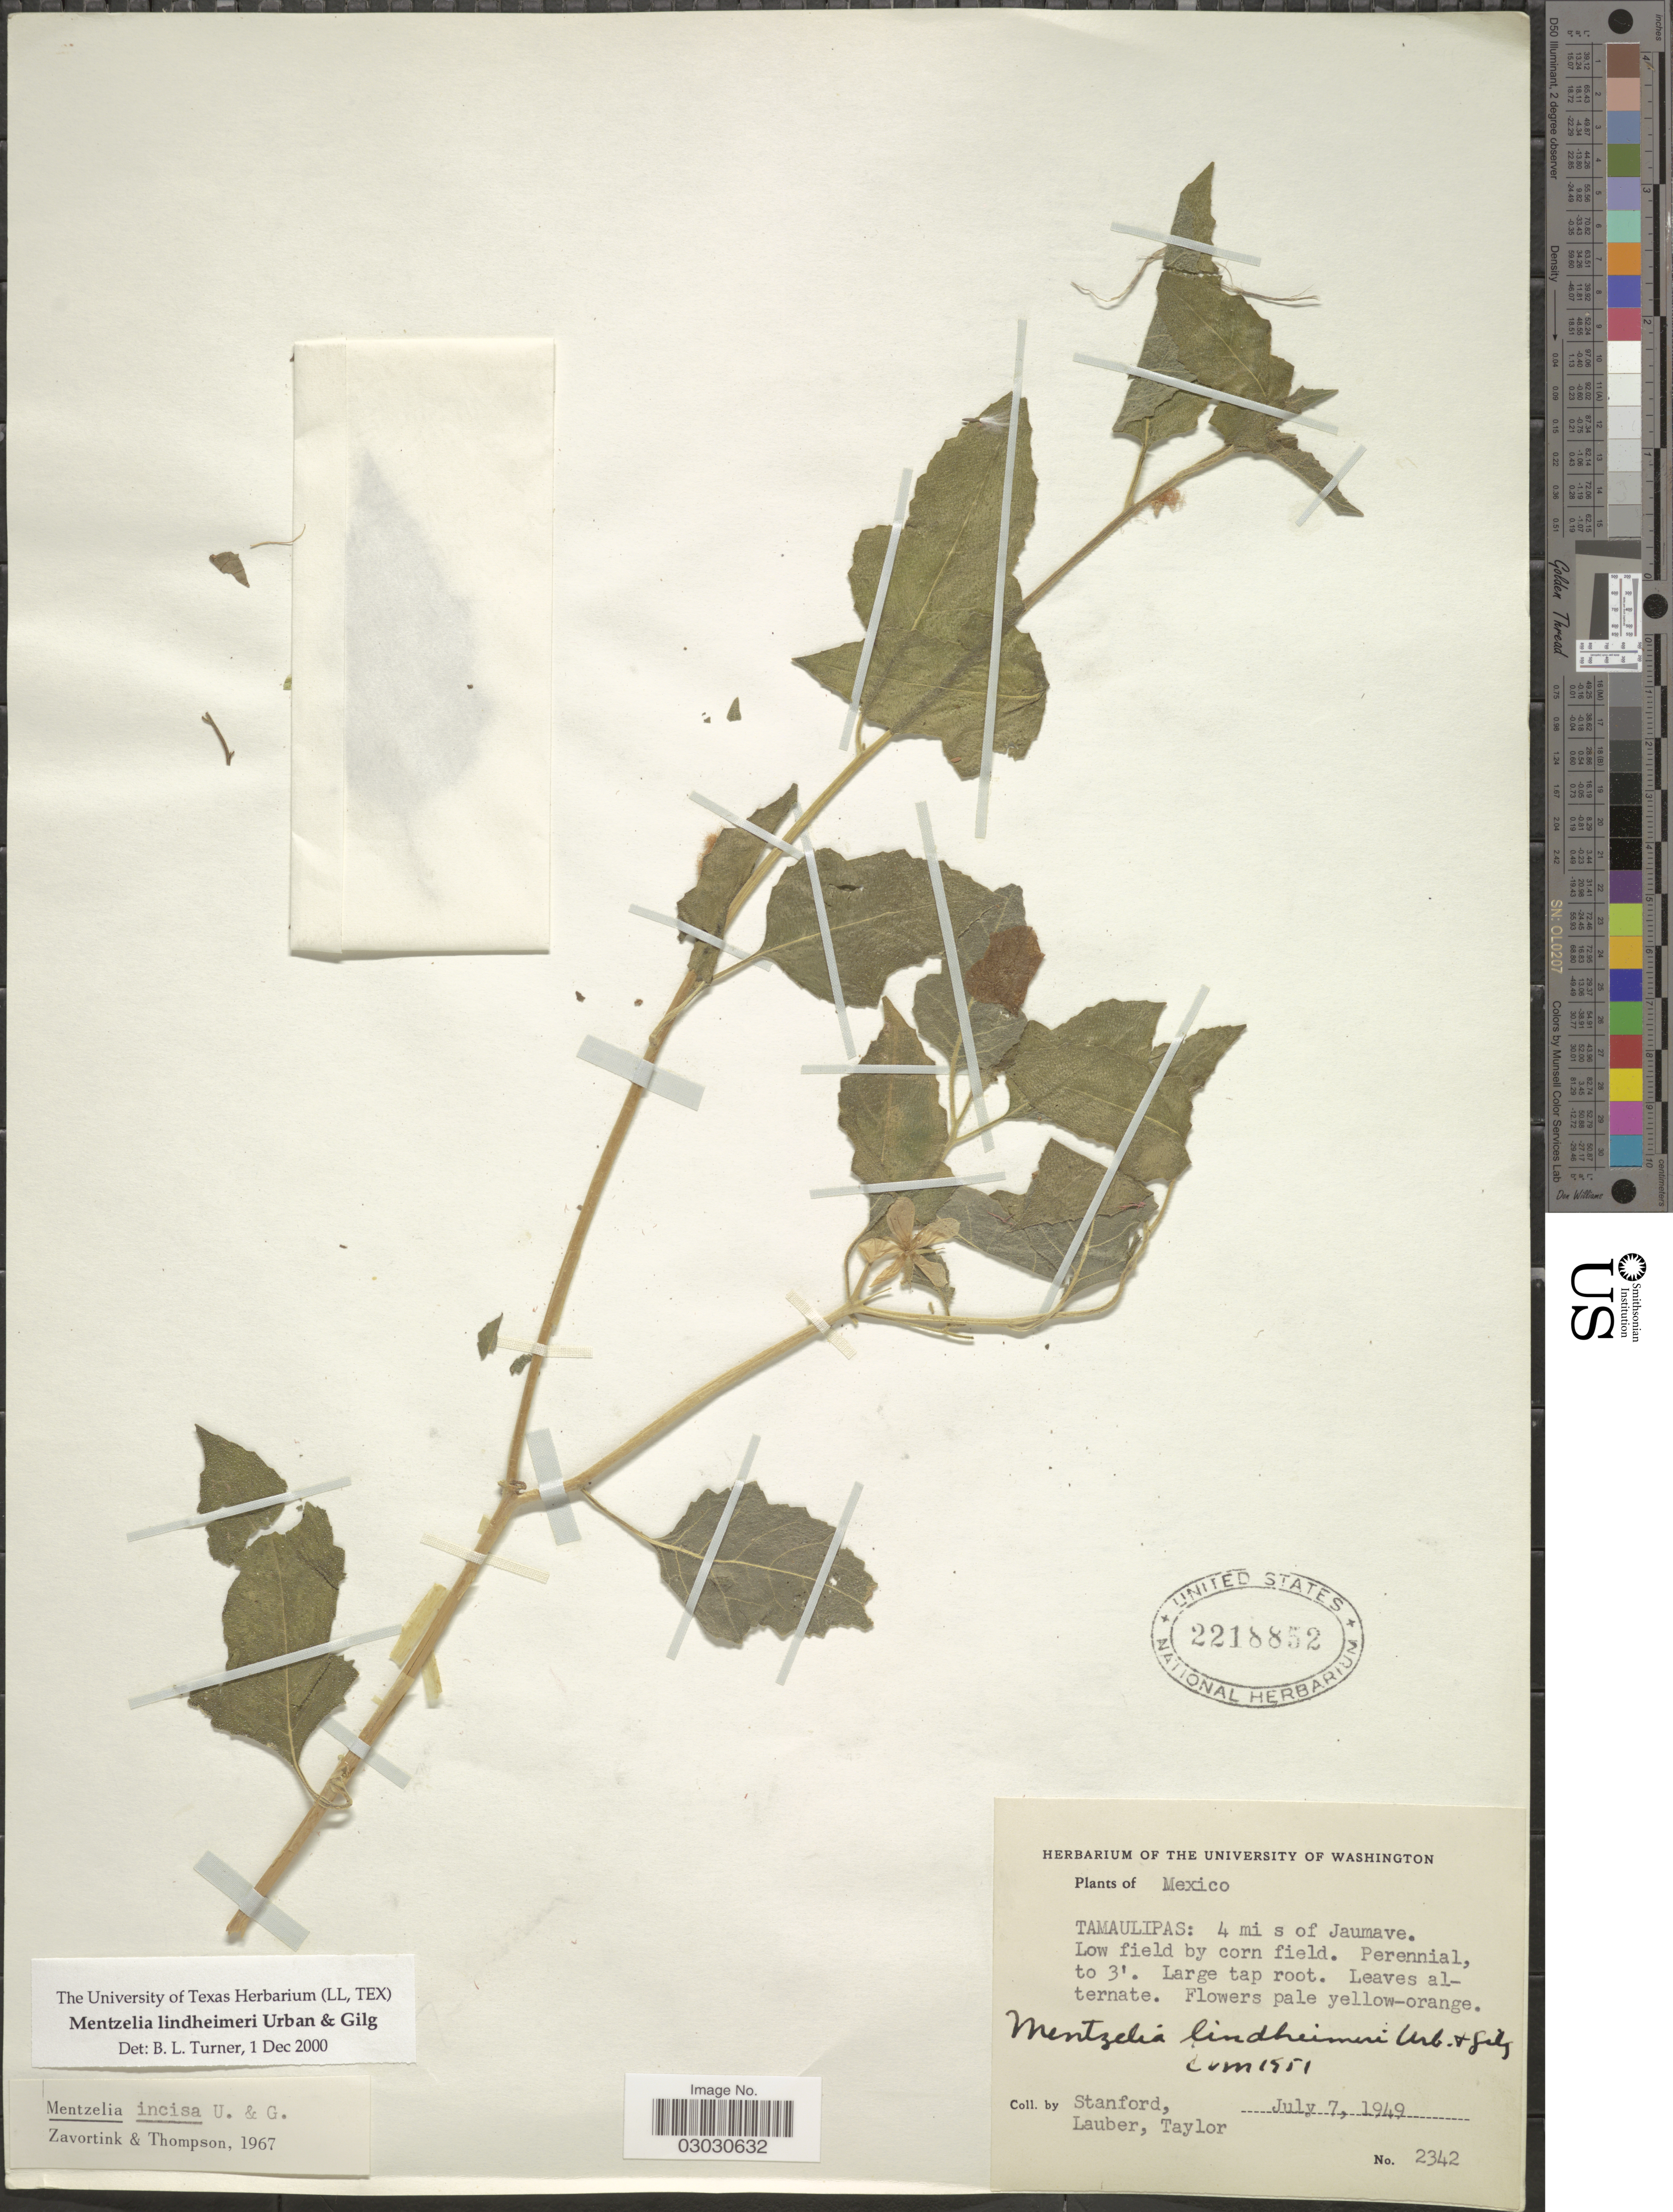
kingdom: Plantae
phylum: Tracheophyta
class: Magnoliopsida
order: Cornales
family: Loasaceae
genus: Mentzelia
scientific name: Mentzelia lindheimeri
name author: Urb. & Gilg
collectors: -. Stanford, Lauber, -- & -- Taylor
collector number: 2342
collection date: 1949-07-07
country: Mexico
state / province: Tamaulipas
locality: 4 mi s of Jaumave. Low field by corn field.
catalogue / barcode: US 2218852